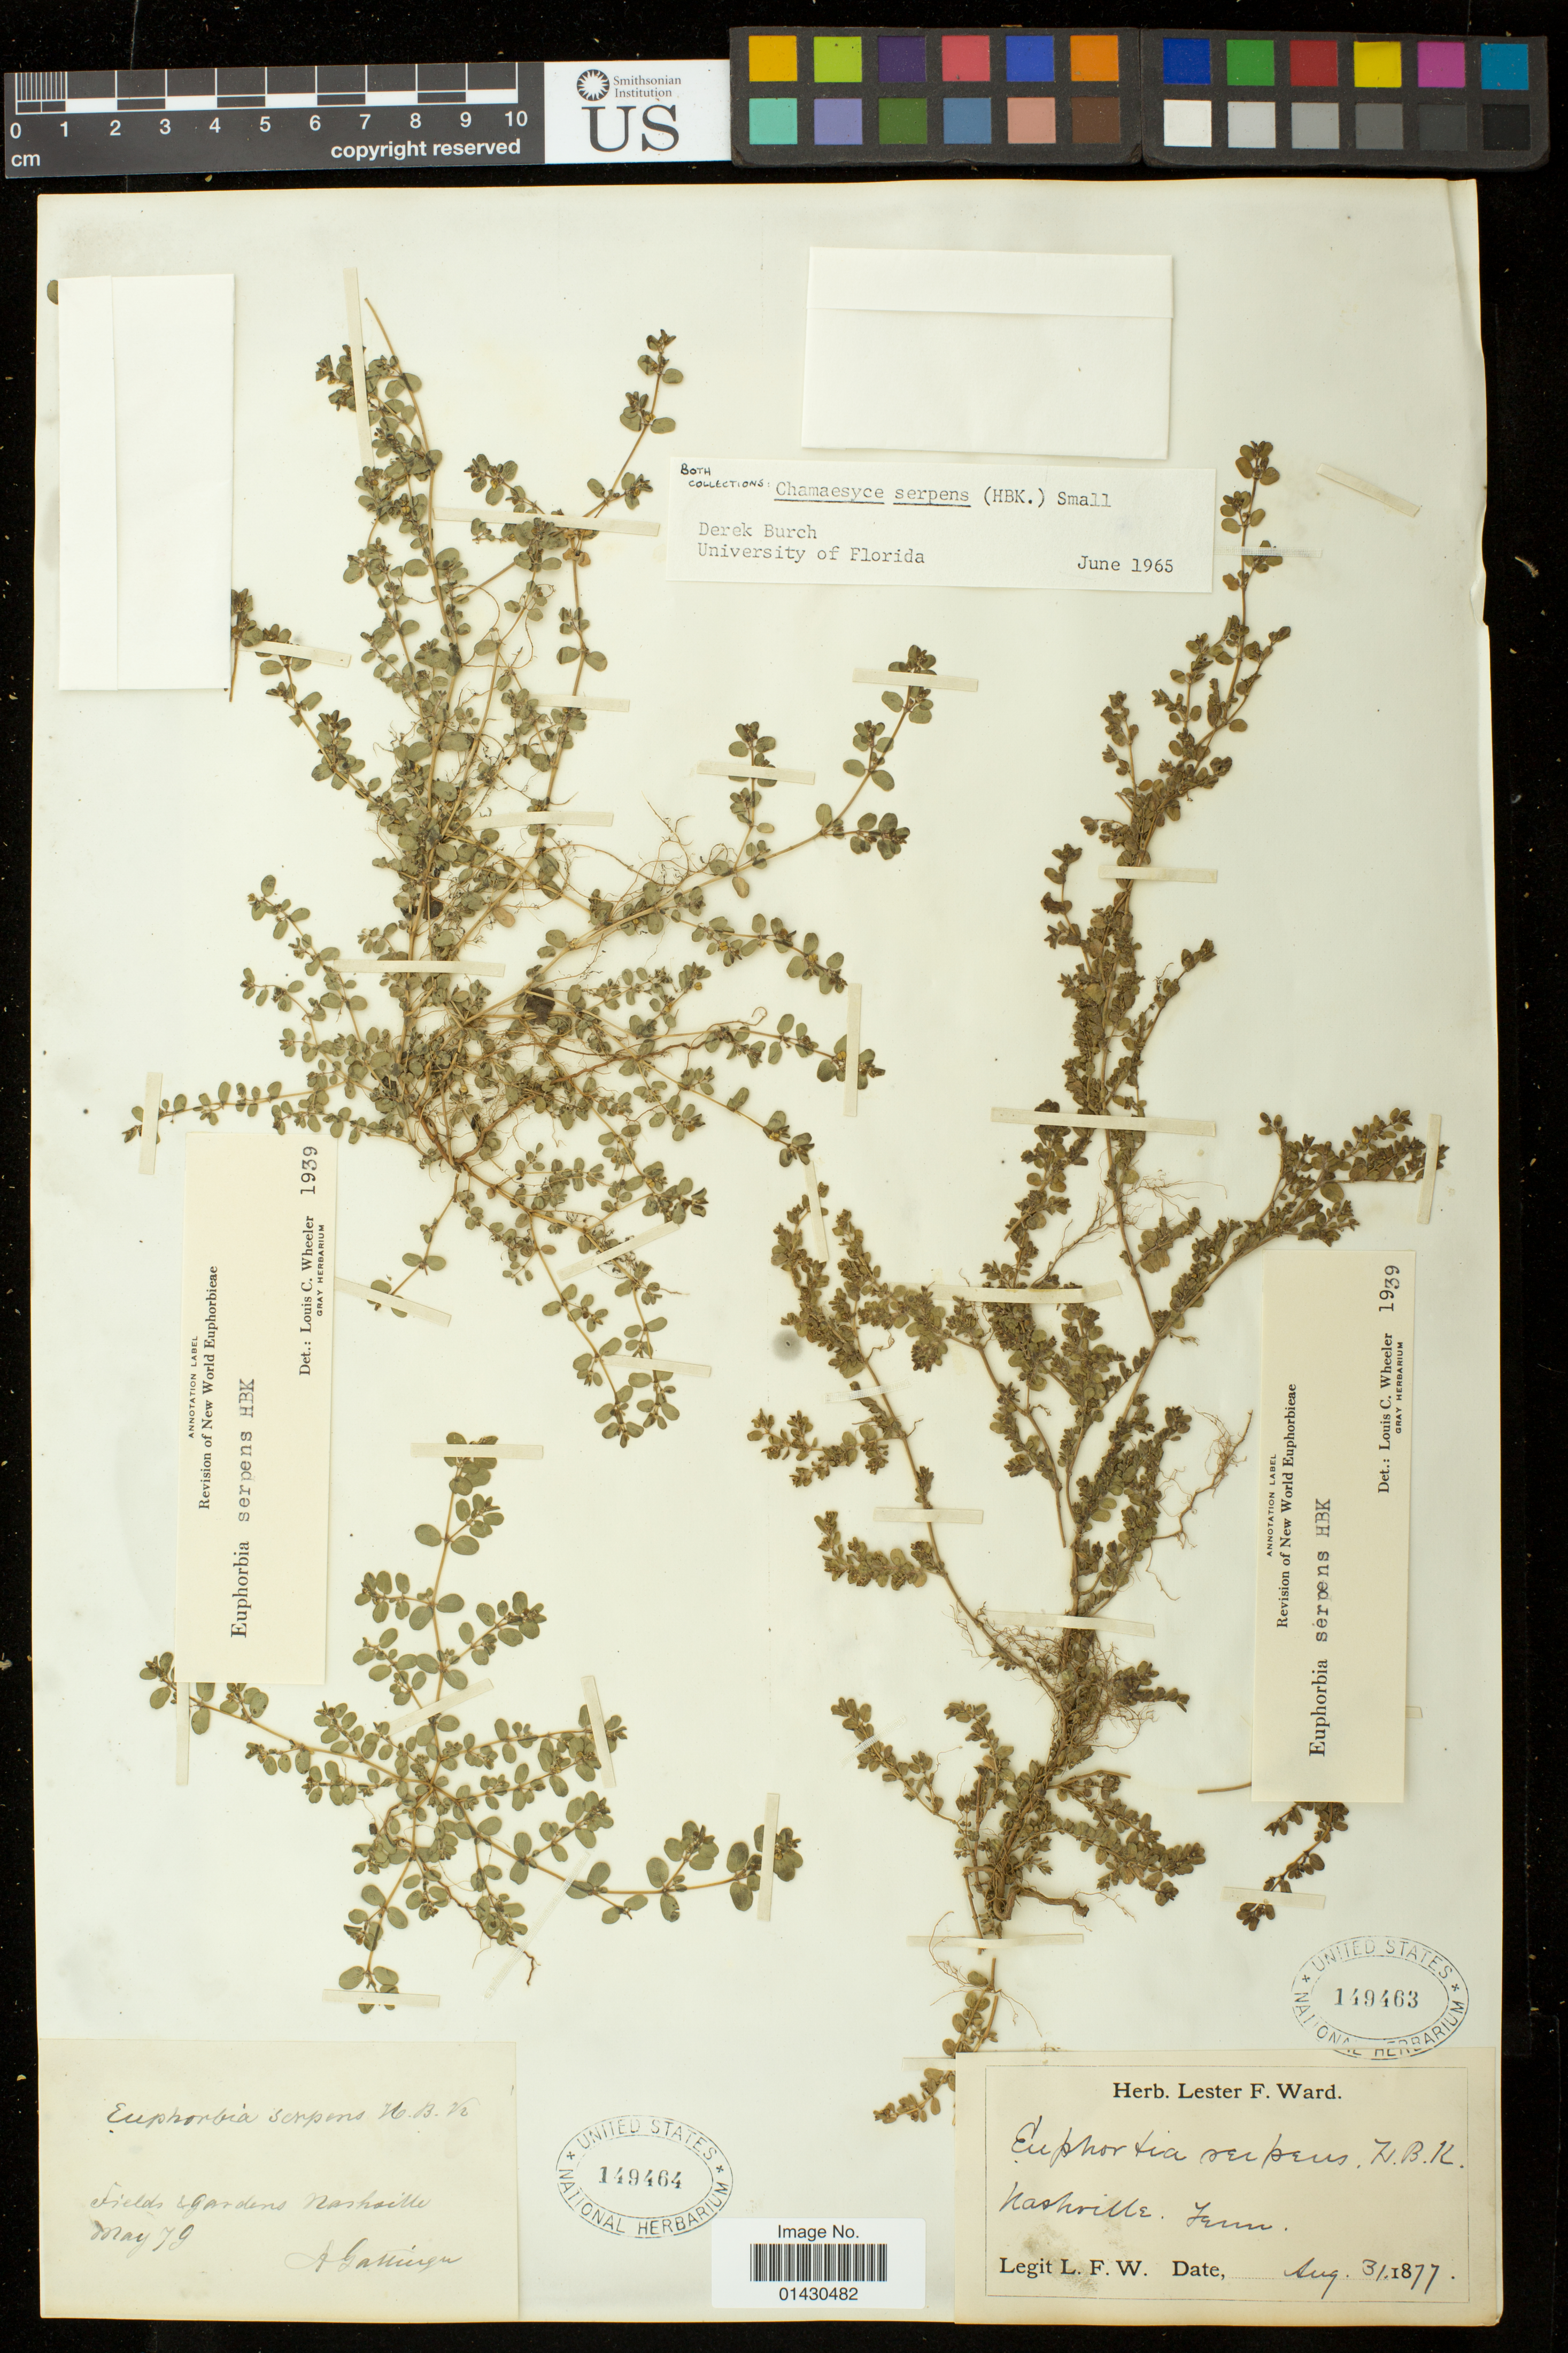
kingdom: Plantae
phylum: Tracheophyta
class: Magnoliopsida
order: Malpighiales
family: Euphorbiaceae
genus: Euphorbia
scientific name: Euphorbia serpens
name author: Kunth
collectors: A. Gallinger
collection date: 1879-05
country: United States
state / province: Tennessee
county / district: Davidson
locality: Nashville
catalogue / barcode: US 149464-2